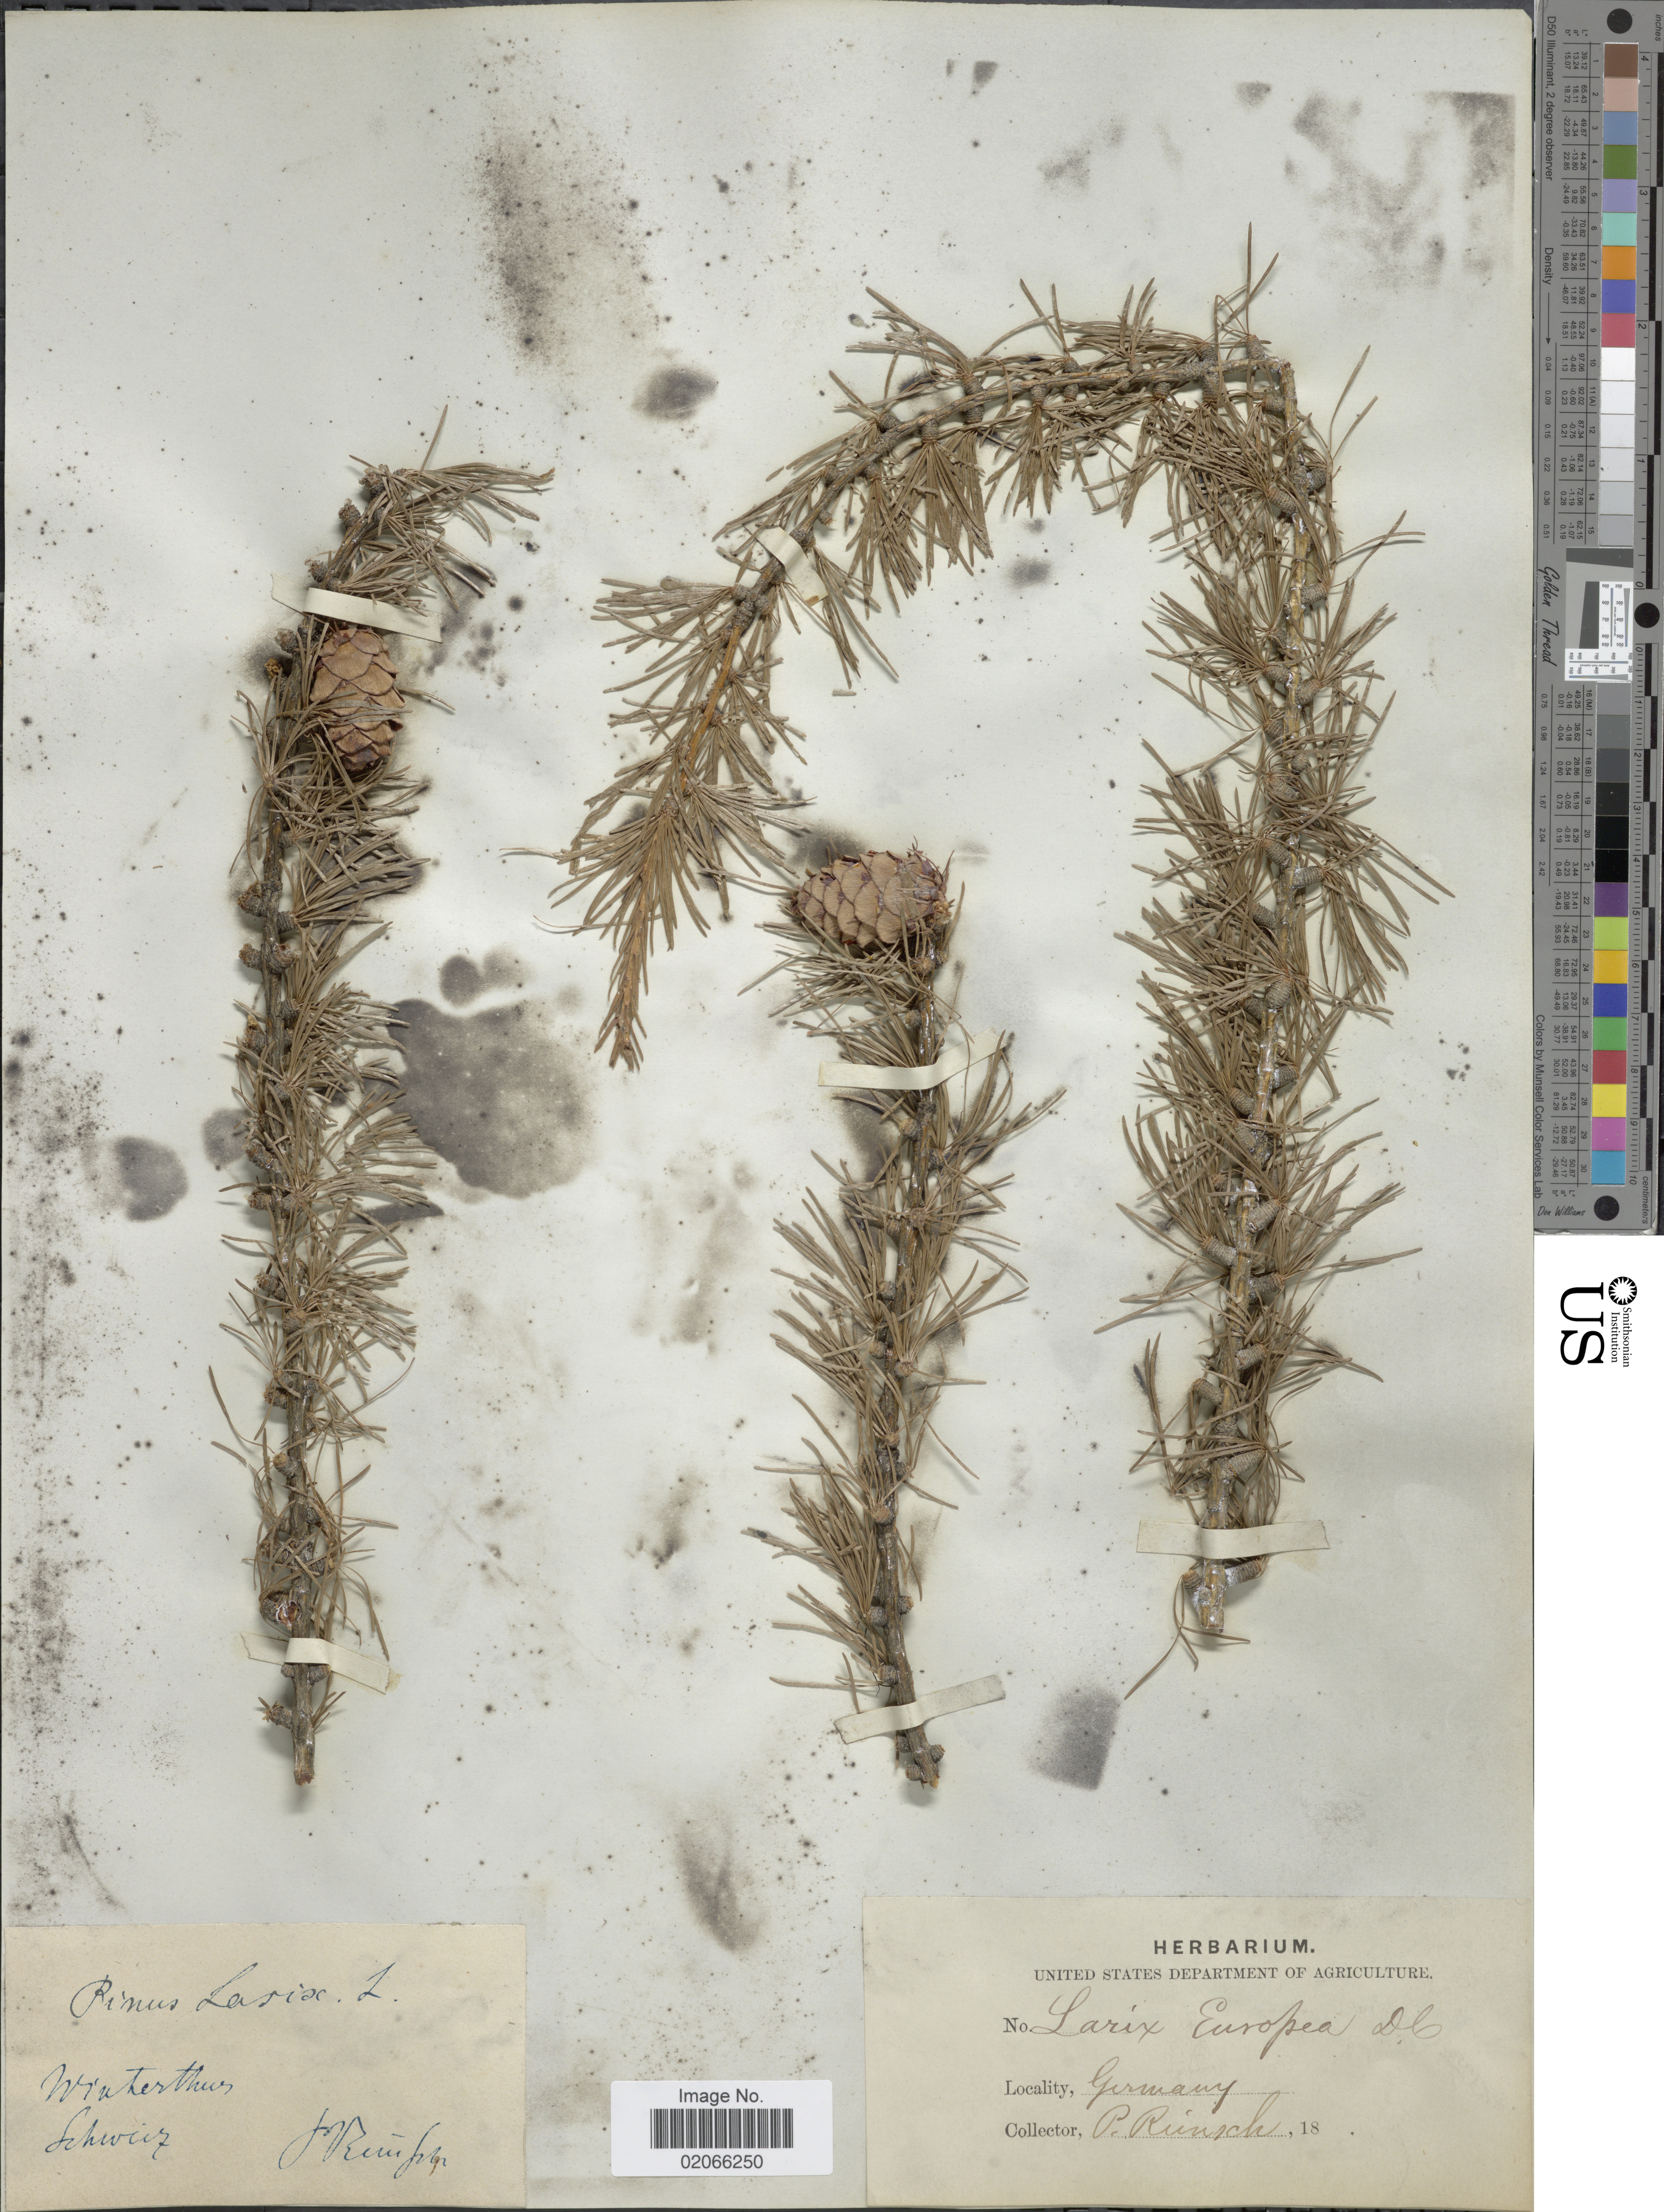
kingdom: Plantae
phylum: Tracheophyta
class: Pinopsida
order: Pinales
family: Pinaceae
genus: Larix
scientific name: Larix decidua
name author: Mill.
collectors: P. Ruisch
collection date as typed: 18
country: Switzerland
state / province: Zürich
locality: Winterthur, Schweiz